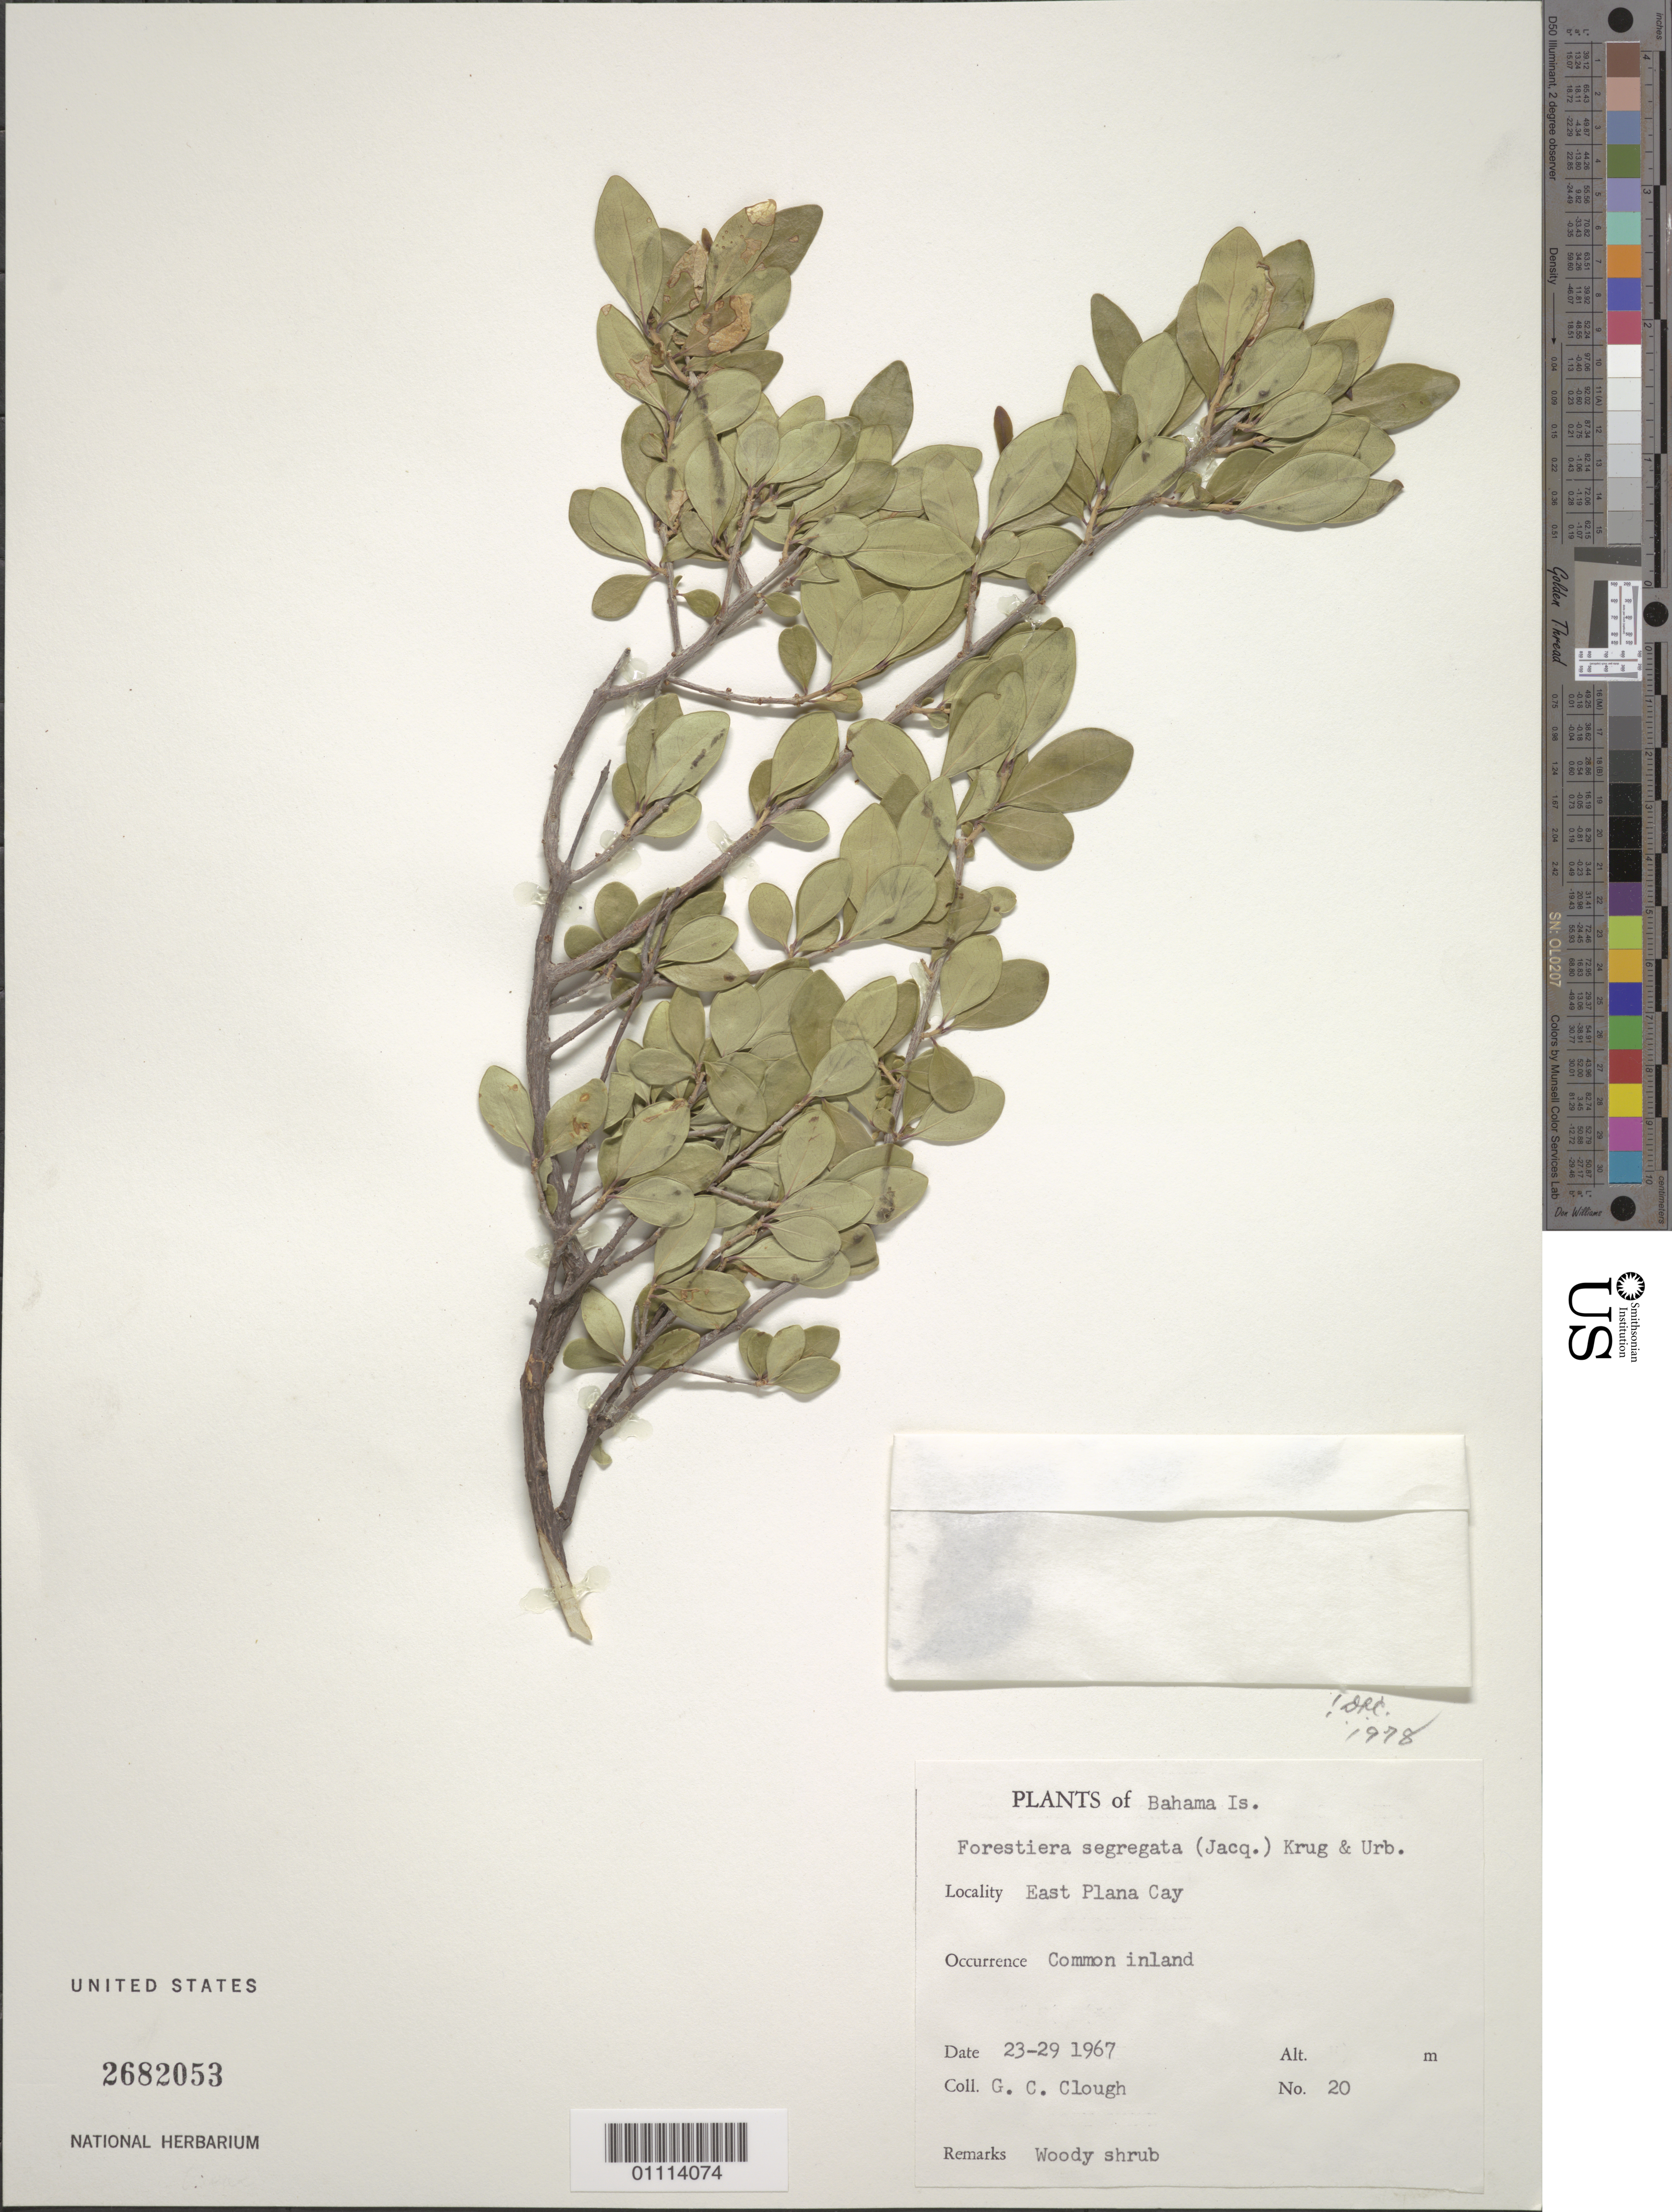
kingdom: Plantae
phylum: Tracheophyta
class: Magnoliopsida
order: Lamiales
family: Oleaceae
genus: Forestiera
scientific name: Forestiera segregata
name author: (Jacq.) Krug & Urb.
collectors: G. Clough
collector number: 20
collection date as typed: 23 --- 1967 to 29 1967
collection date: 1967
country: Bahamas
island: Acklin's I.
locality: East Plana Cay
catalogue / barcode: US 2682053